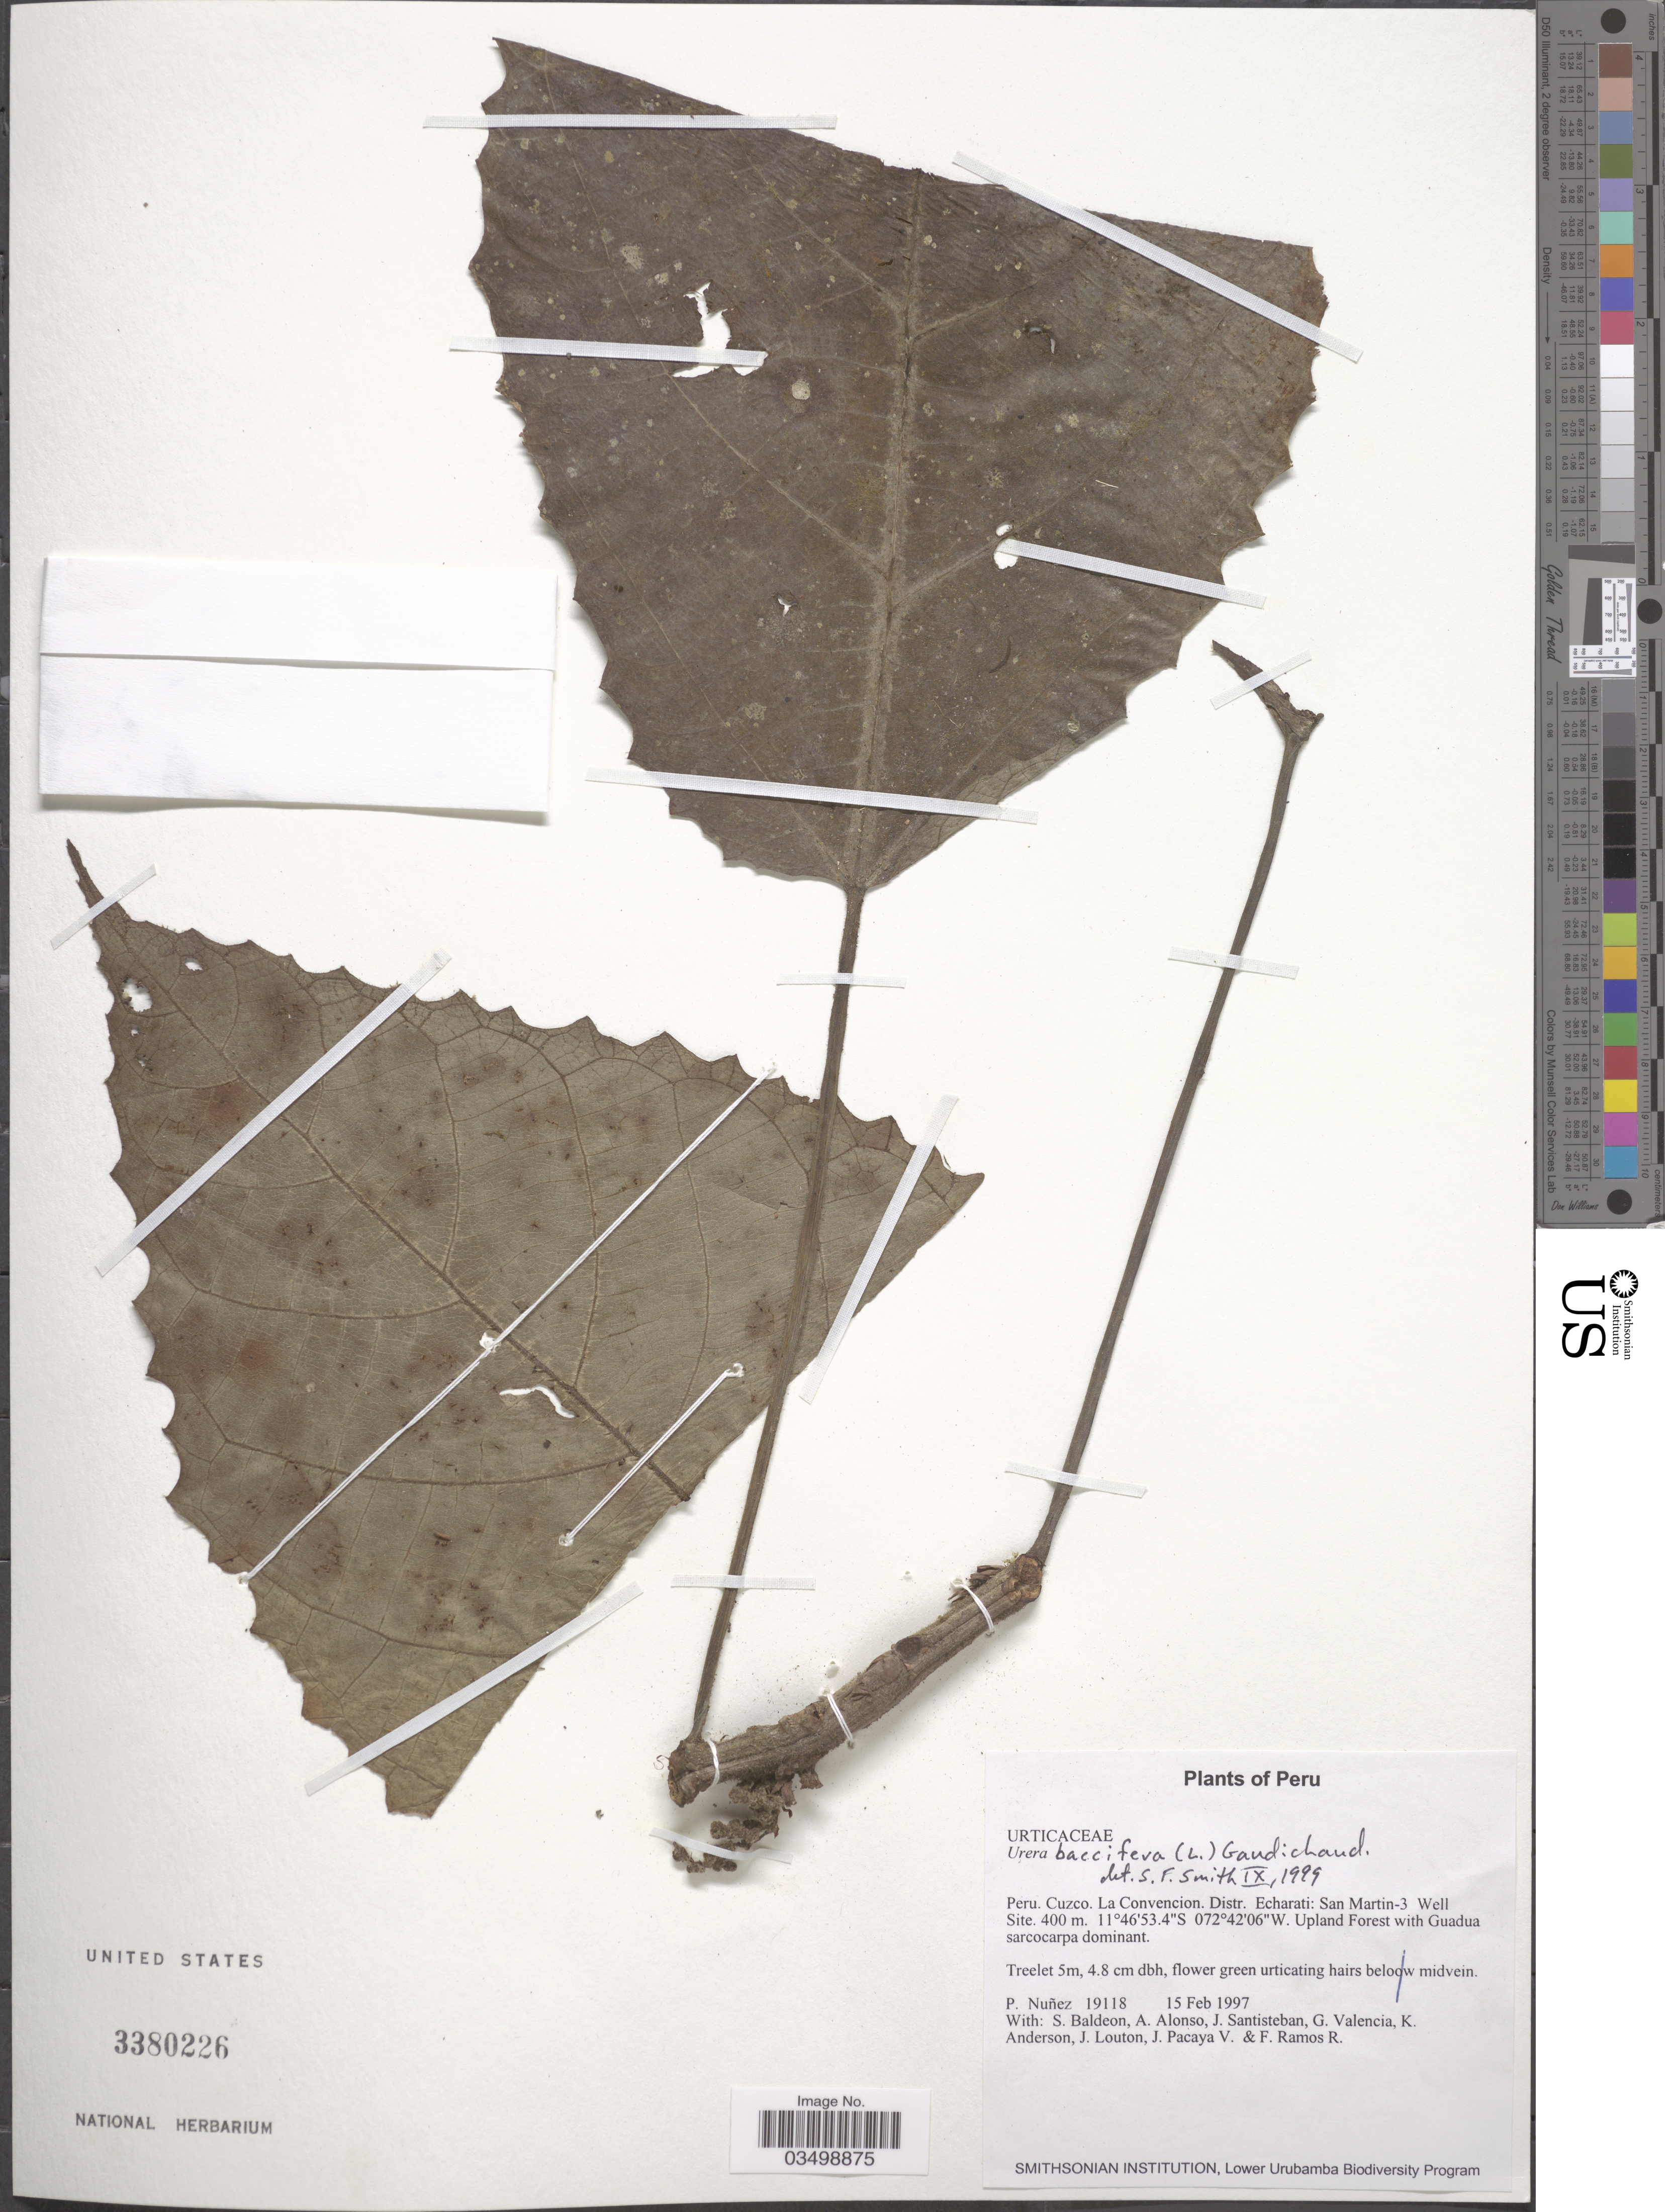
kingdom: Plantae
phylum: Tracheophyta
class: Magnoliopsida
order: Rosales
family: Urticaceae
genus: Urera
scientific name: Urera baccifera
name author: (L.) Gaudich. ex Wedd.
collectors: P. Nuñez V., S. Baldeon, A. Alonso, J. Santisteban & et al.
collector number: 19118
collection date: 1997-02-15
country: Peru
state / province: Cusco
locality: Cuzco. La Convencion. Distr. Echarati: San Martin - 3 Well Site.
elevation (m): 400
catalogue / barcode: US 3380226